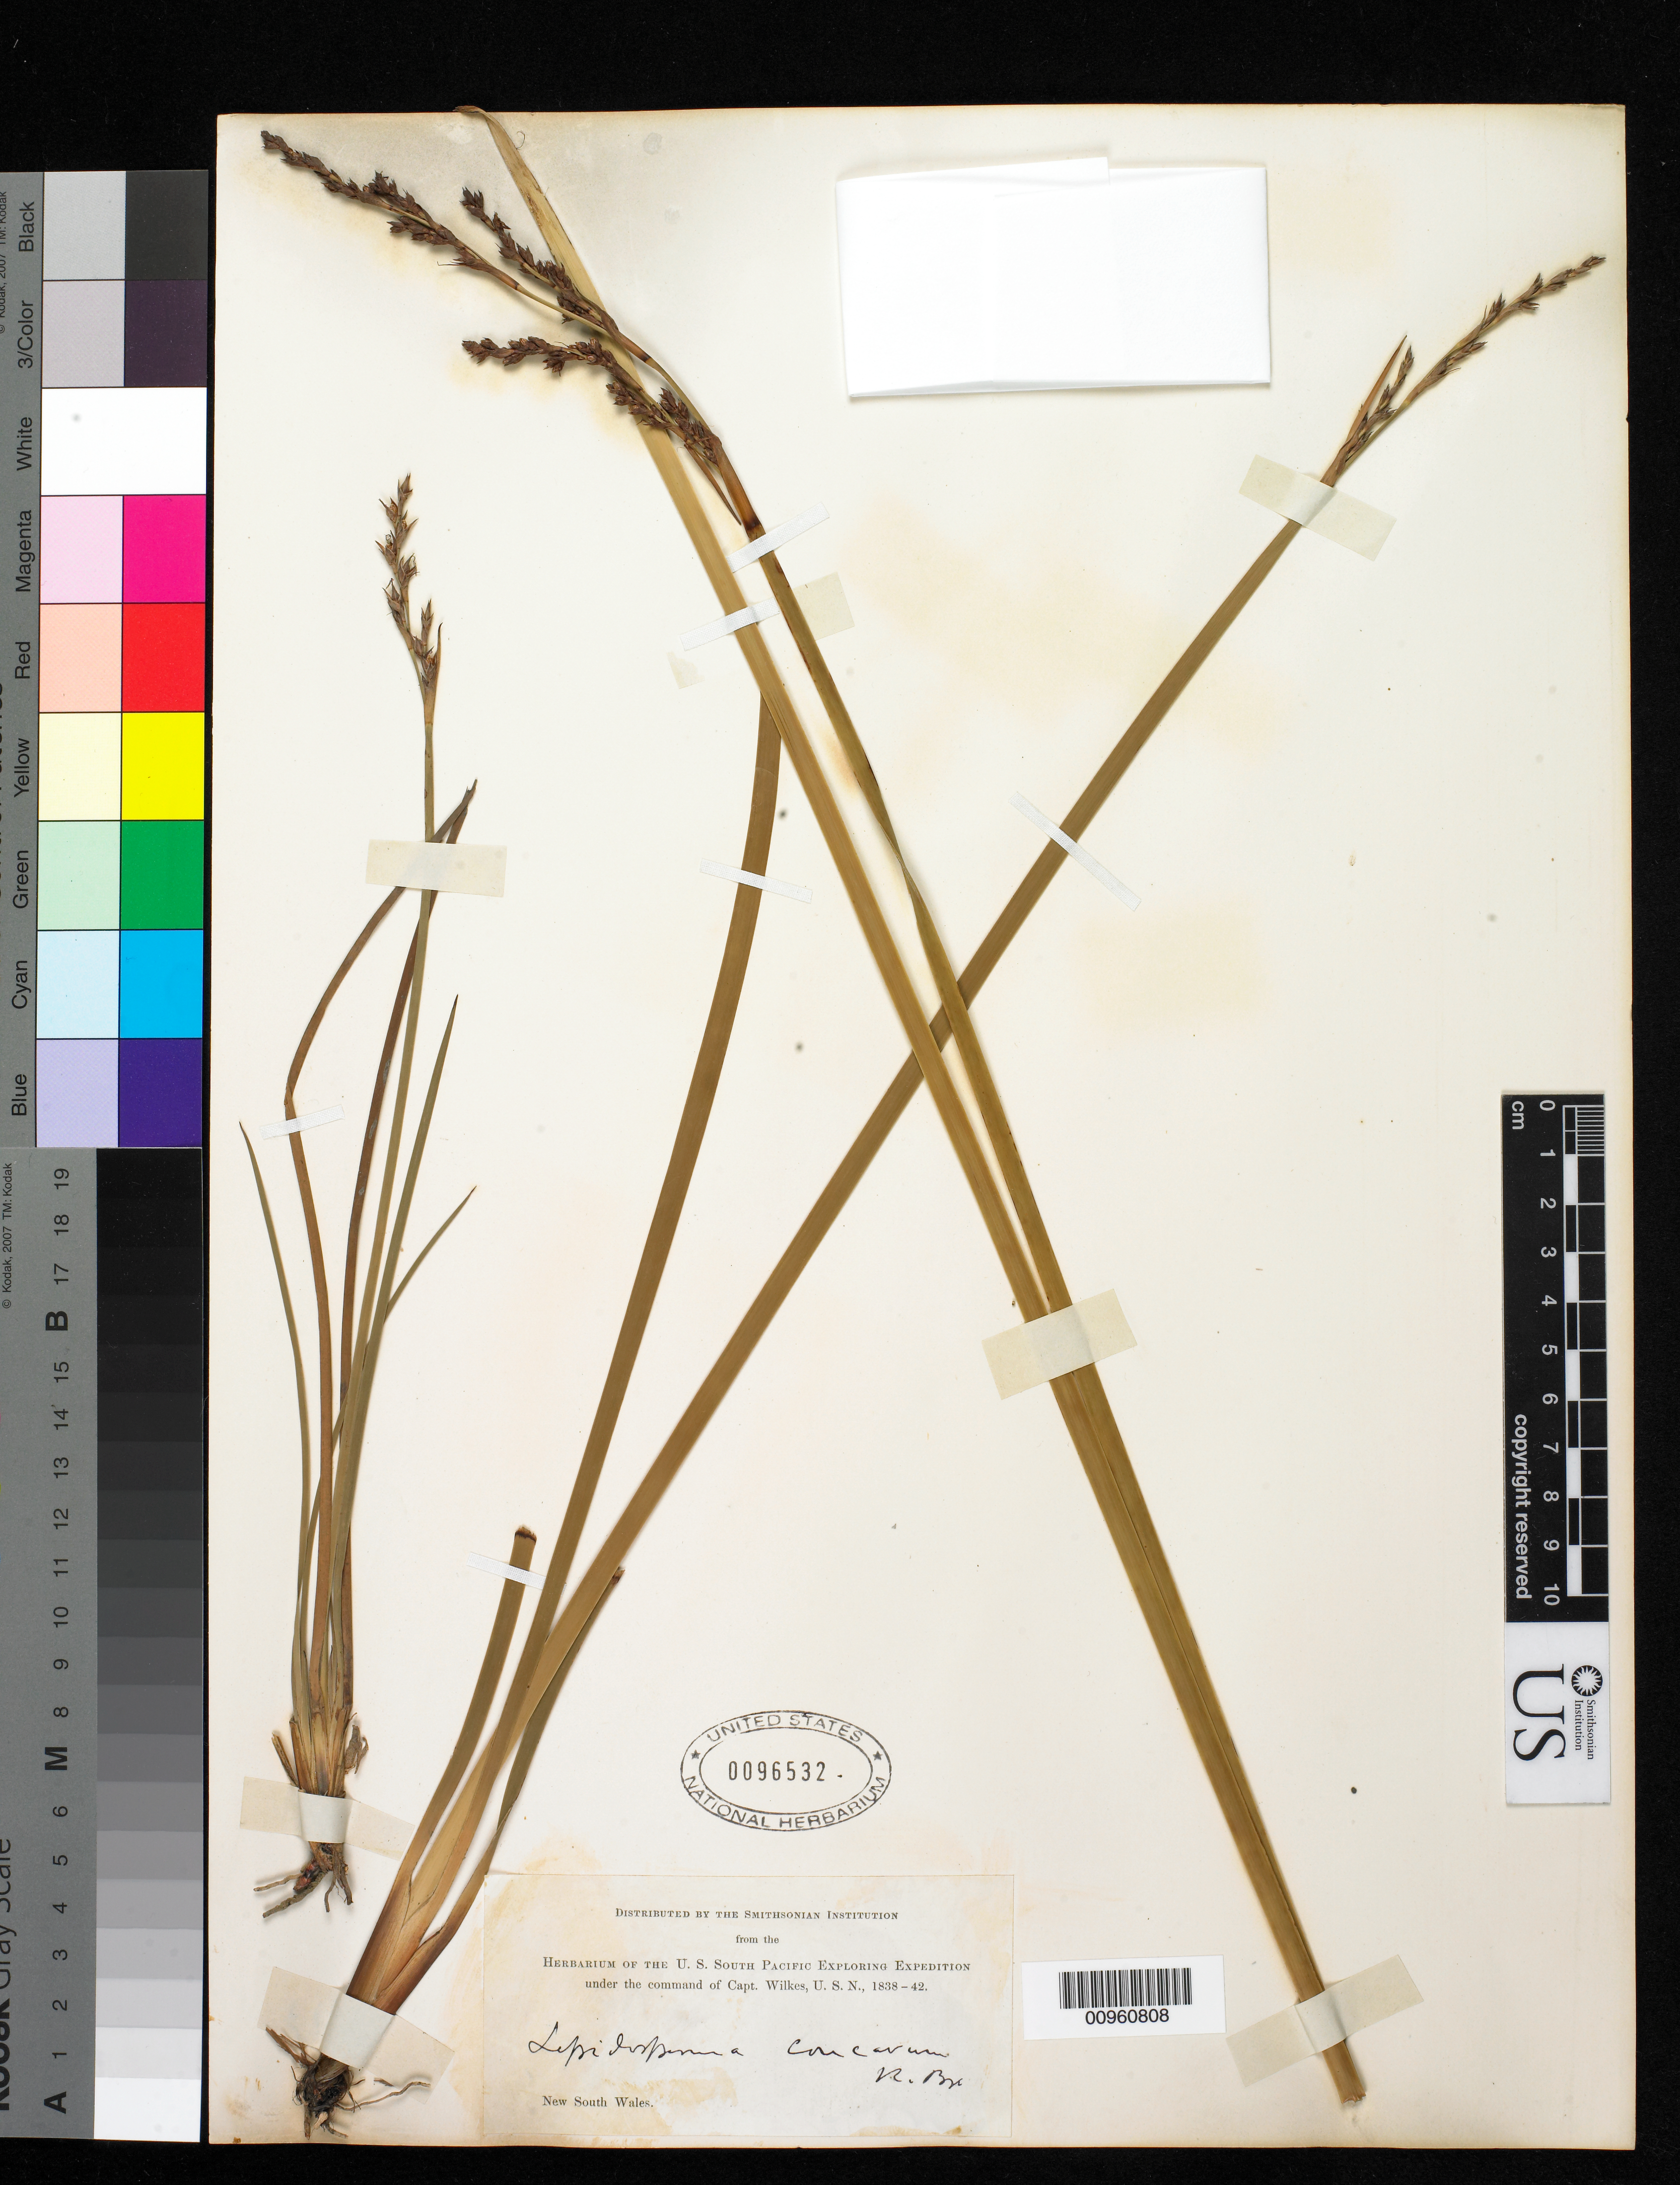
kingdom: Plantae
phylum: Tracheophyta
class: Liliopsida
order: Poales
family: Cyperaceae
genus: Lepidosperma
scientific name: Lepidosperma concavum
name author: R. Br.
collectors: Wilkes Explor. Exped.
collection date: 1838/1842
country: Australia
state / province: New South Wales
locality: New South Wales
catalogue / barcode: US 96532